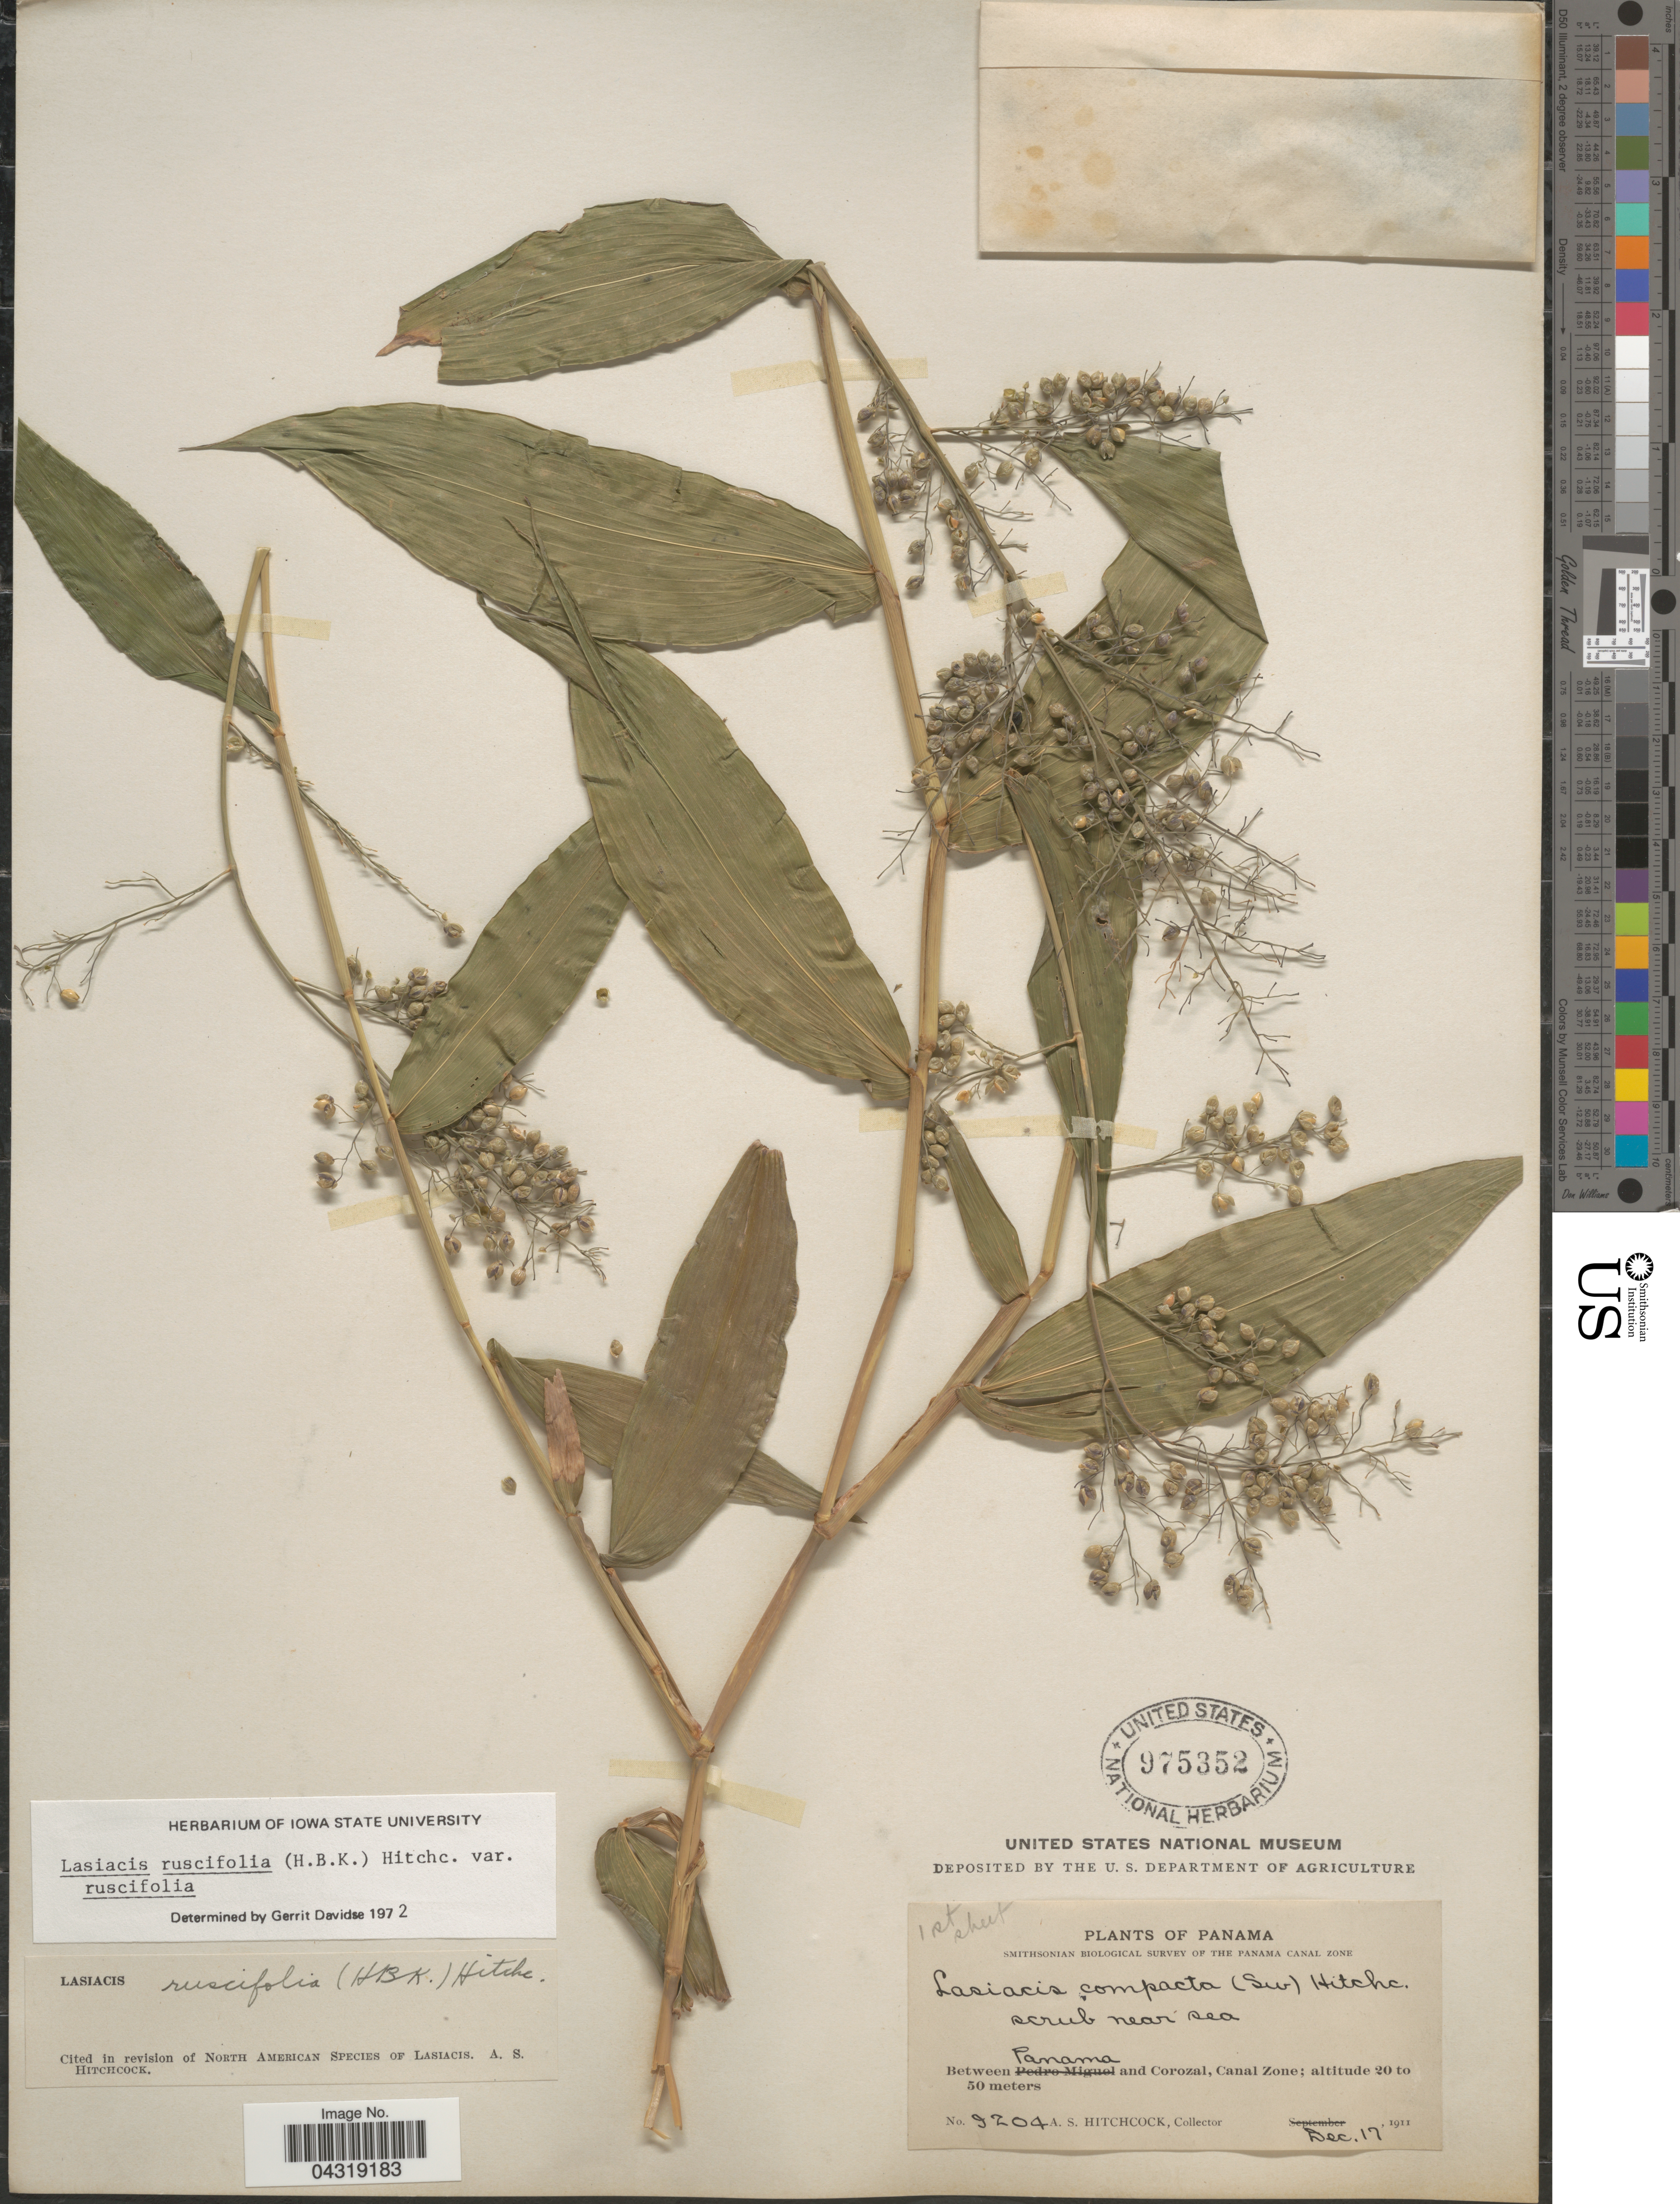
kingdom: Plantae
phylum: Tracheophyta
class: Liliopsida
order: Poales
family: Poaceae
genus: Lasiacis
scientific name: Lasiacis ruscifolia var. velutina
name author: (Swallen) Davidse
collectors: A. S. Hitchcock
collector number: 9204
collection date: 1911-12-17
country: Panama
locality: Smithsonian Biological Survey of the Panama Canal Zone. Between Panama and Corozal, Canal Zone.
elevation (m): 20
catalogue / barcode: US 975352